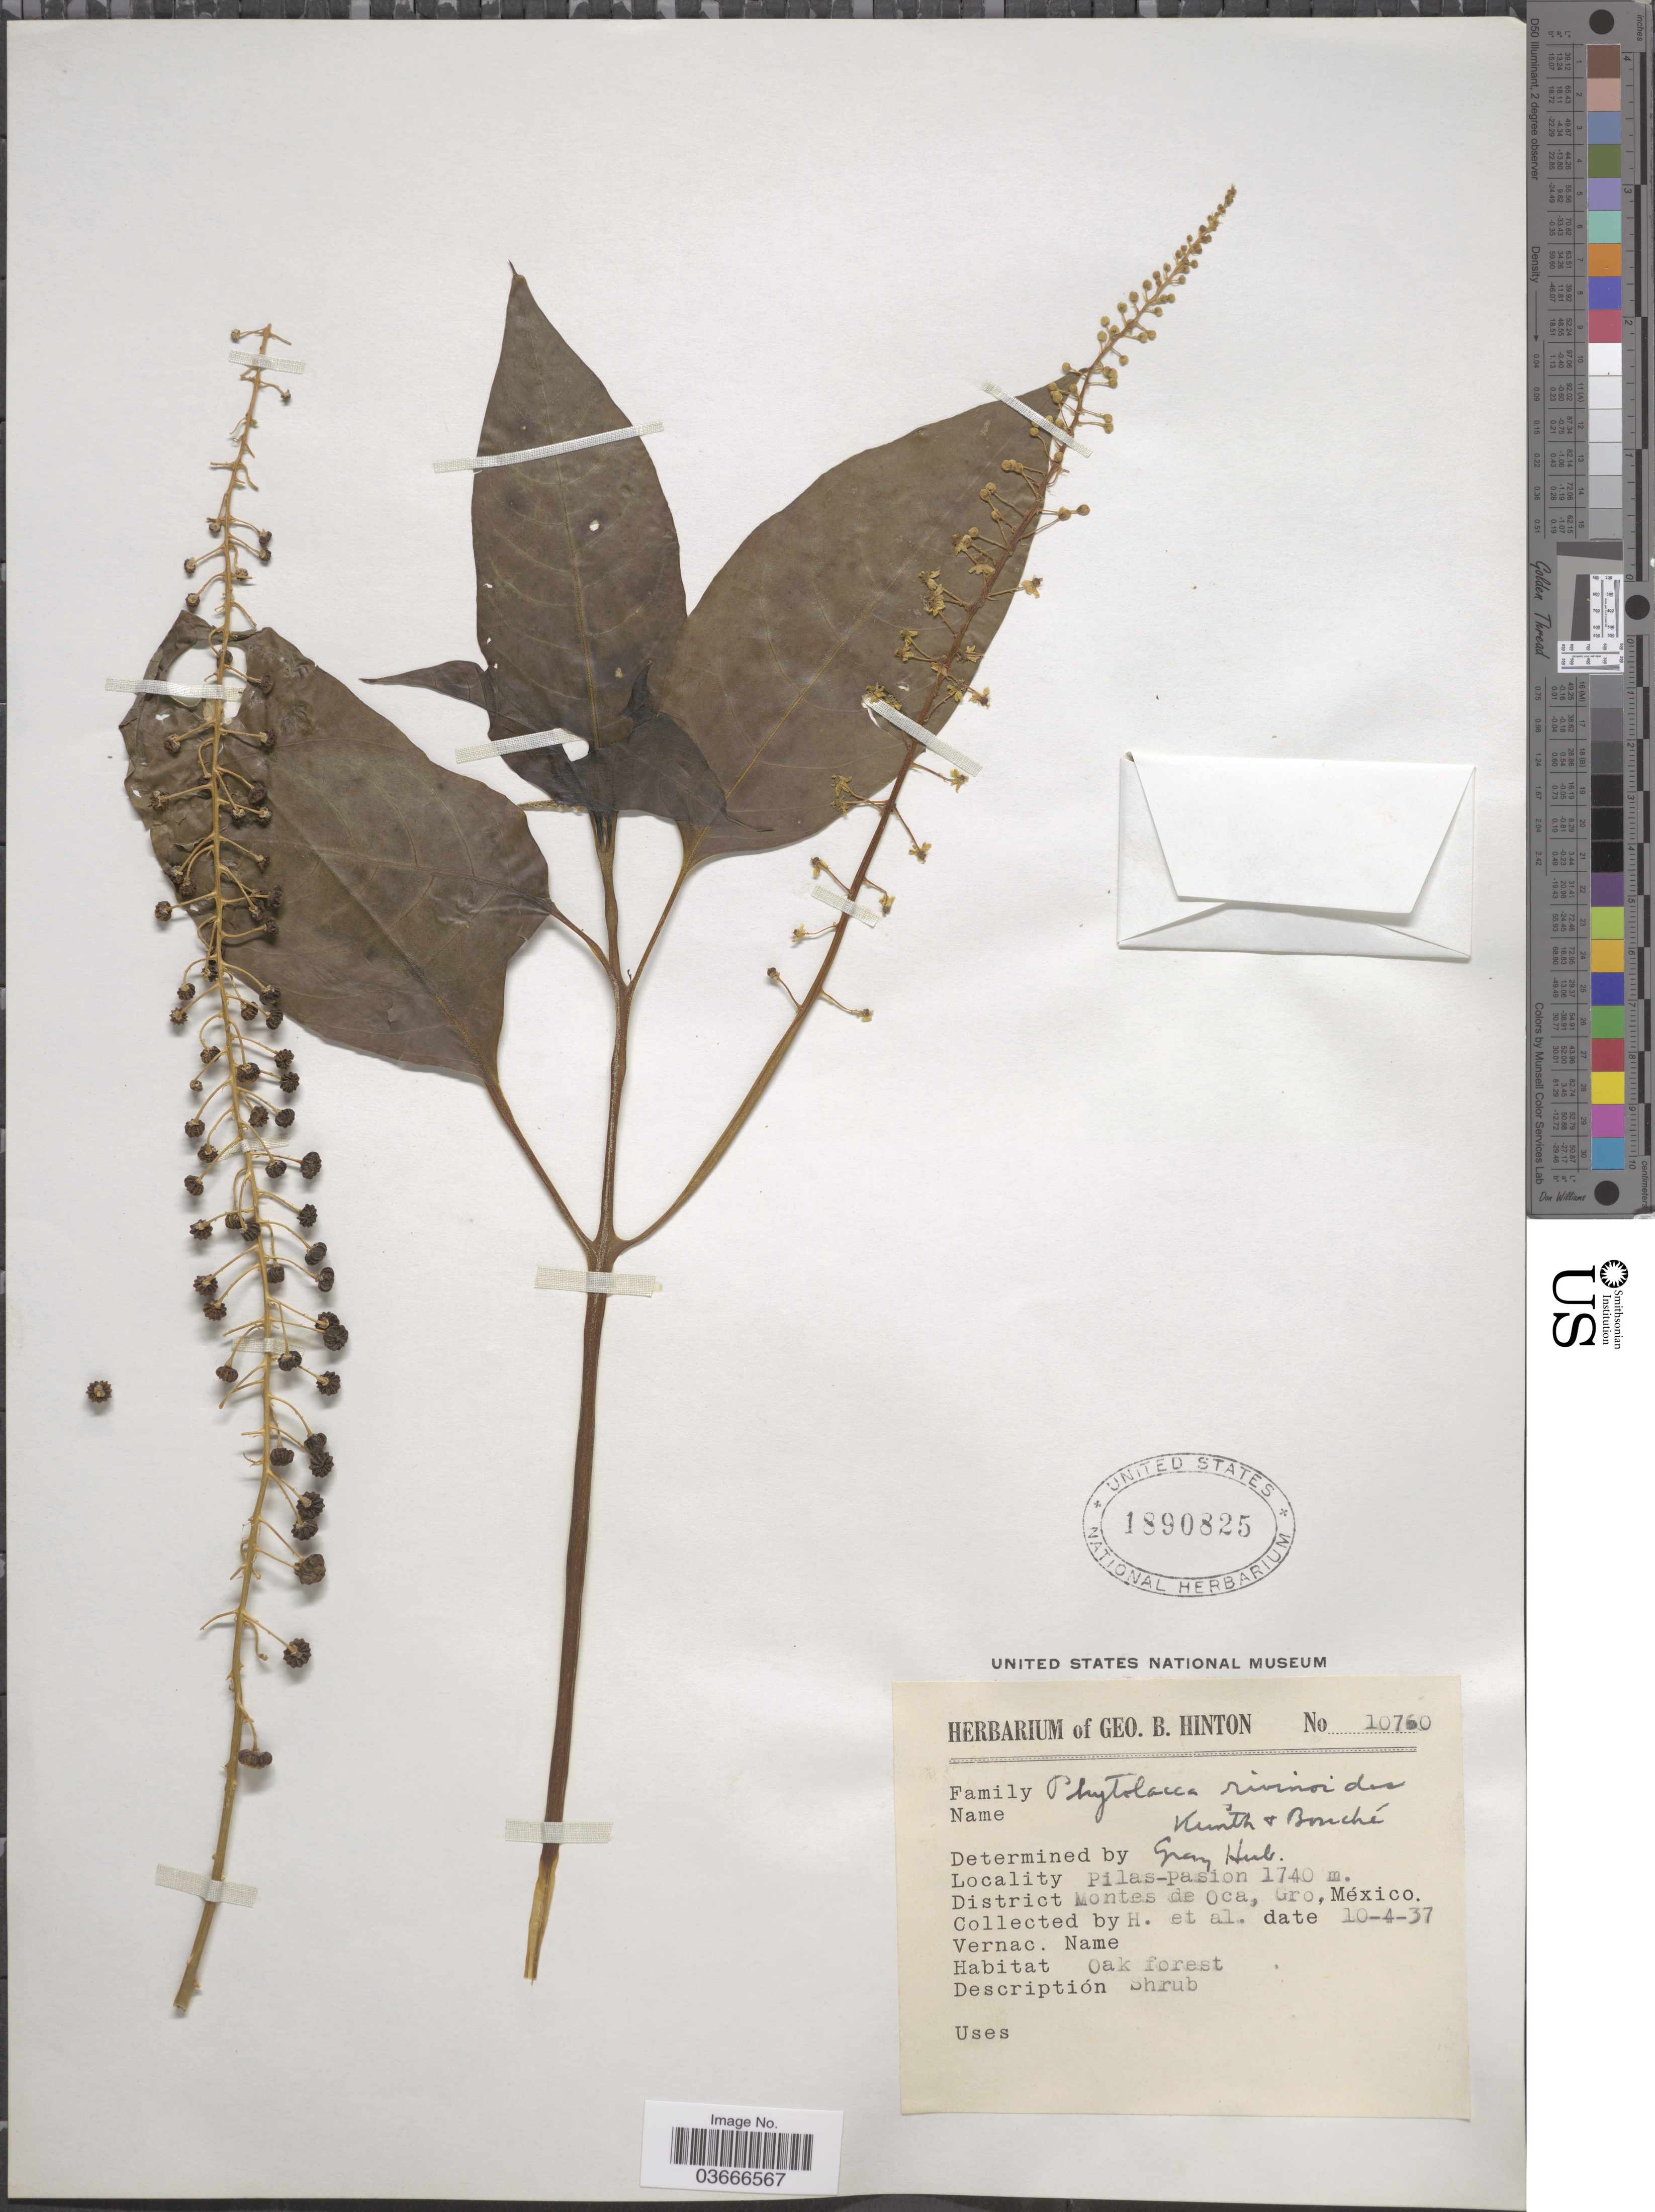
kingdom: Plantae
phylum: Tracheophyta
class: Magnoliopsida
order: Caryophyllales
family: Phytolaccaceae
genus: Phytolacca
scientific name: Phytolacca rivinoides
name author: Kunth & C.D. Bouché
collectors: G. B. Hinton & et al.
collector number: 10760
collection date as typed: Transcribed d/m/y: 10/4/37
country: Mexico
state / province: Guerrero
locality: Pilas-pasion. District Montes de Oca.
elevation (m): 1740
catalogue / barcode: US 1890825